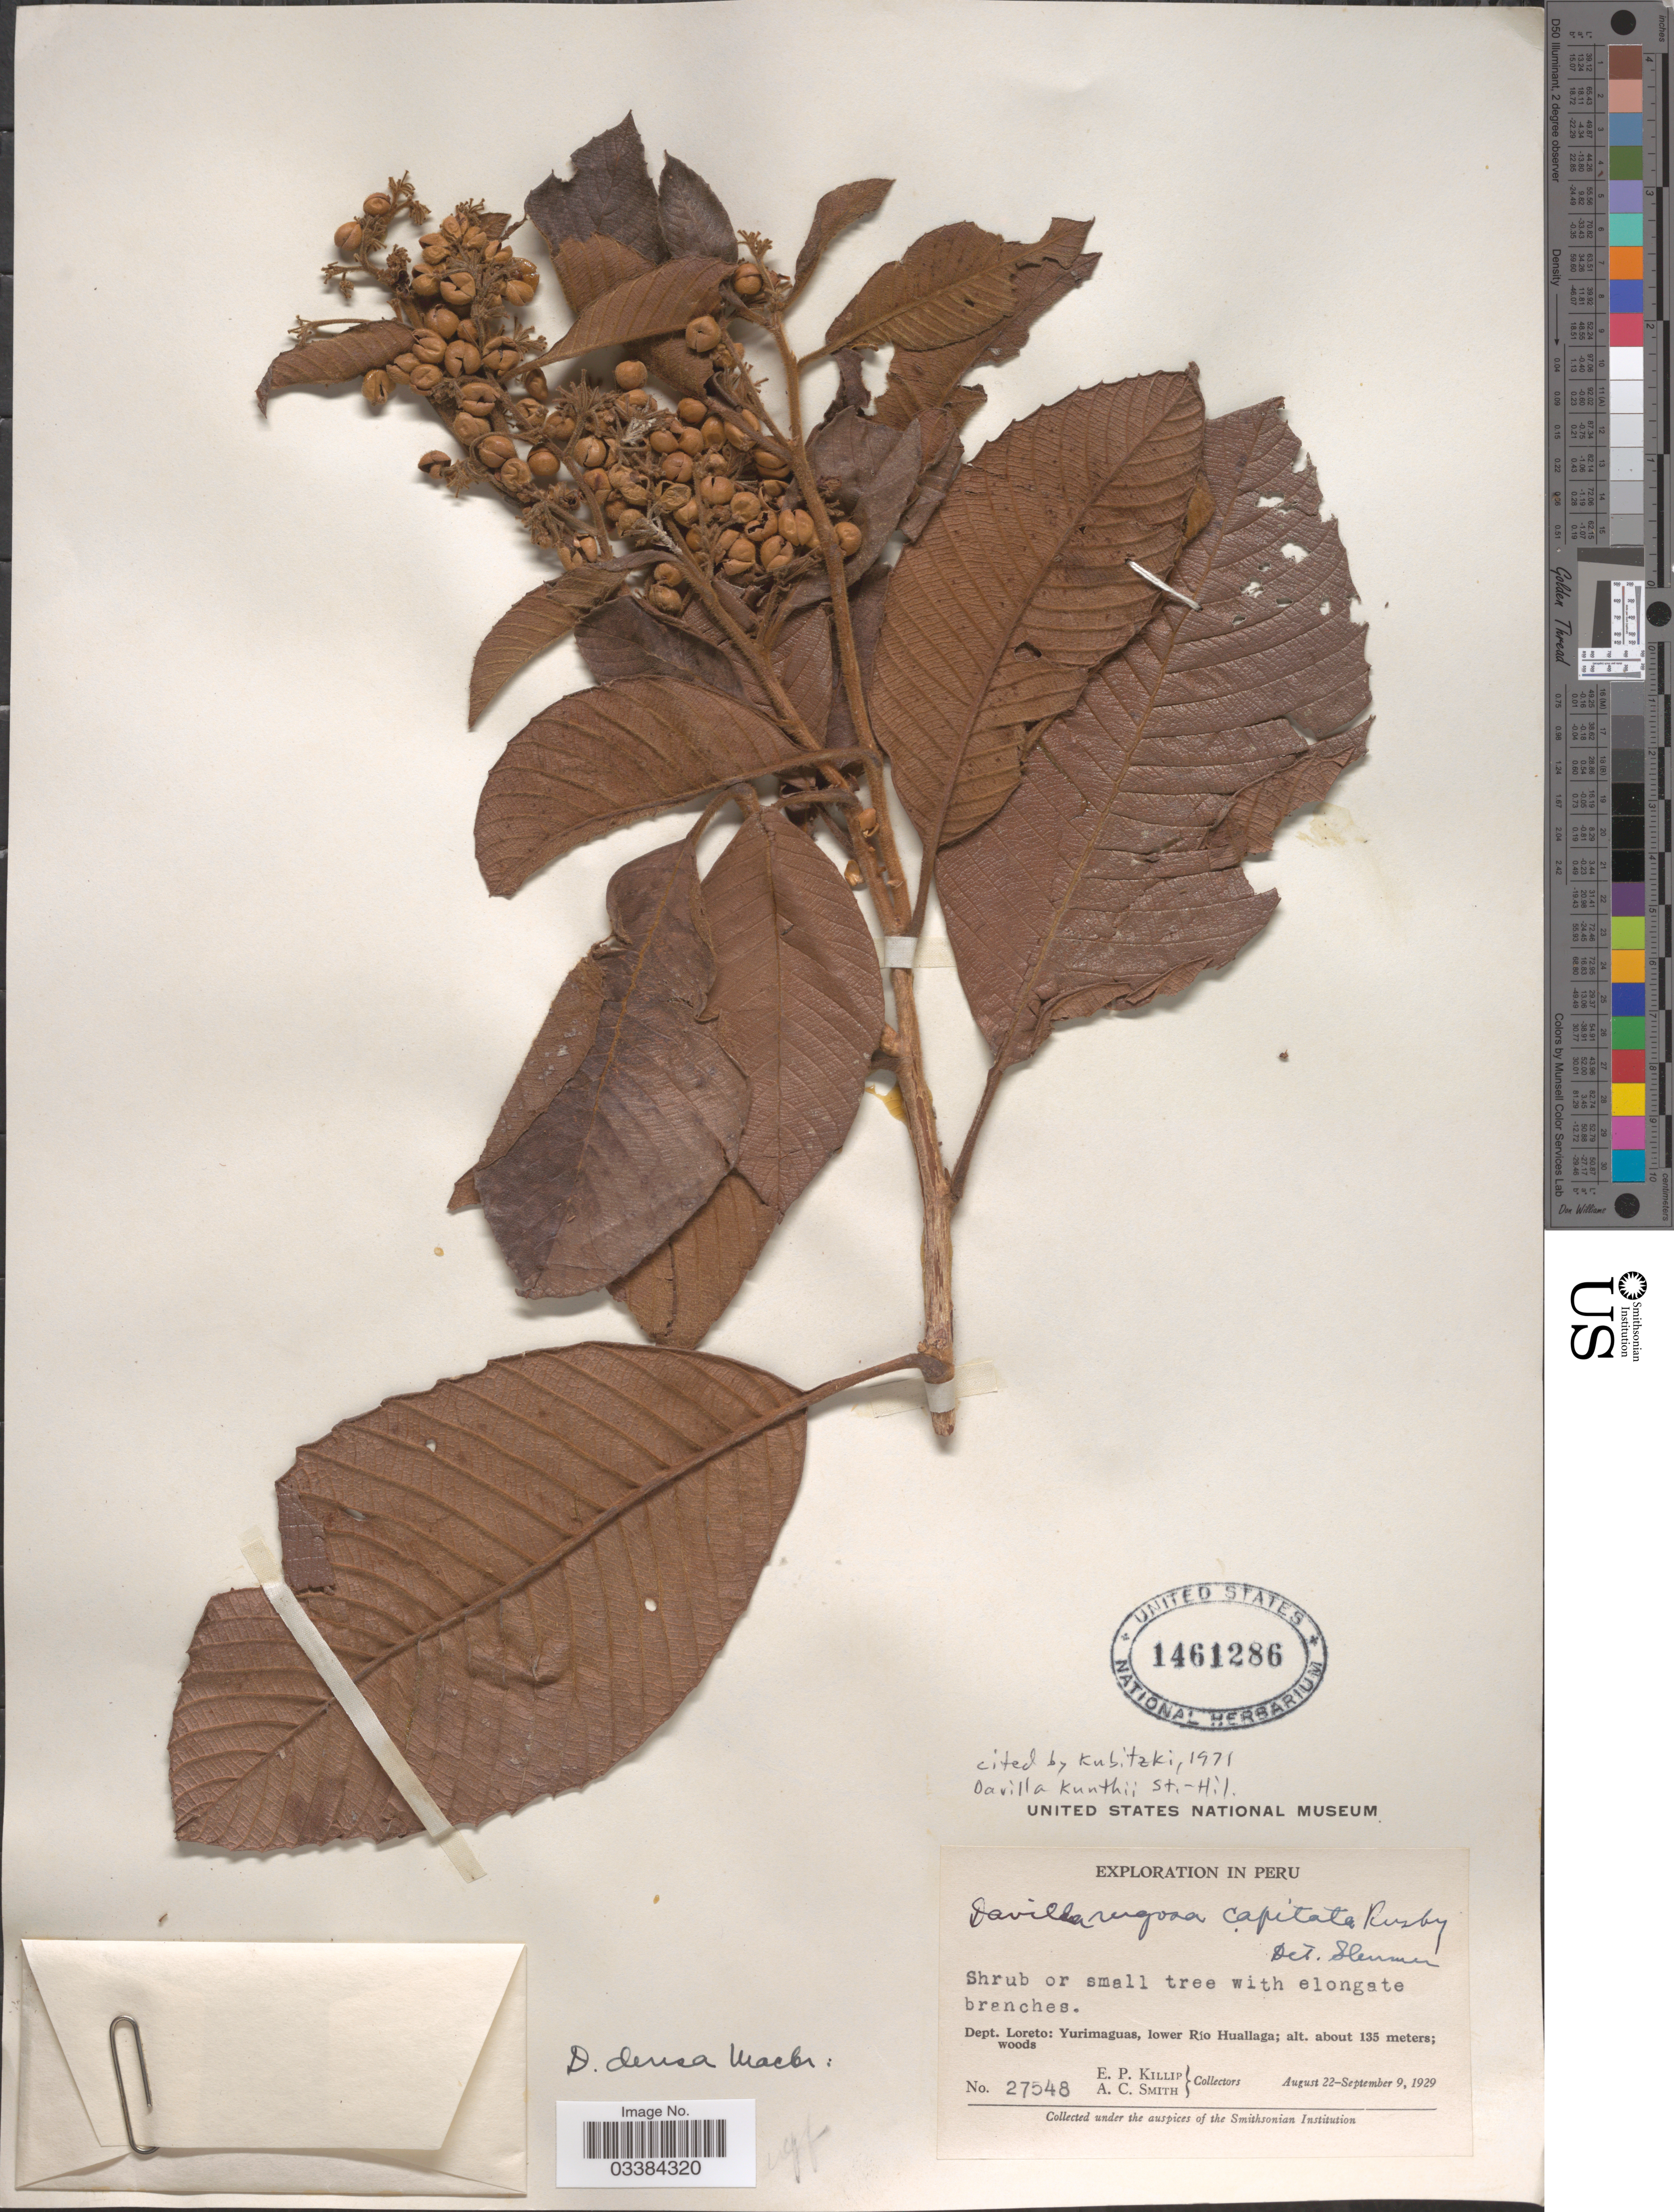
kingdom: Plantae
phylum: Tracheophyta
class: Magnoliopsida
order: Dilleniales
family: Dilleniaceae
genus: Davilla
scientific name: Davilla kunthii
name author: A. St.-Hil.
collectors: E. P. Killip & A. C. Smith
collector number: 27548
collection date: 1929-08-22/1929-09-09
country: Peru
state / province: Loreto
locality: Dept. Loreto: Yurimaguas, lower Río Huallaga.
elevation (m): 135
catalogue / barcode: US 1461286